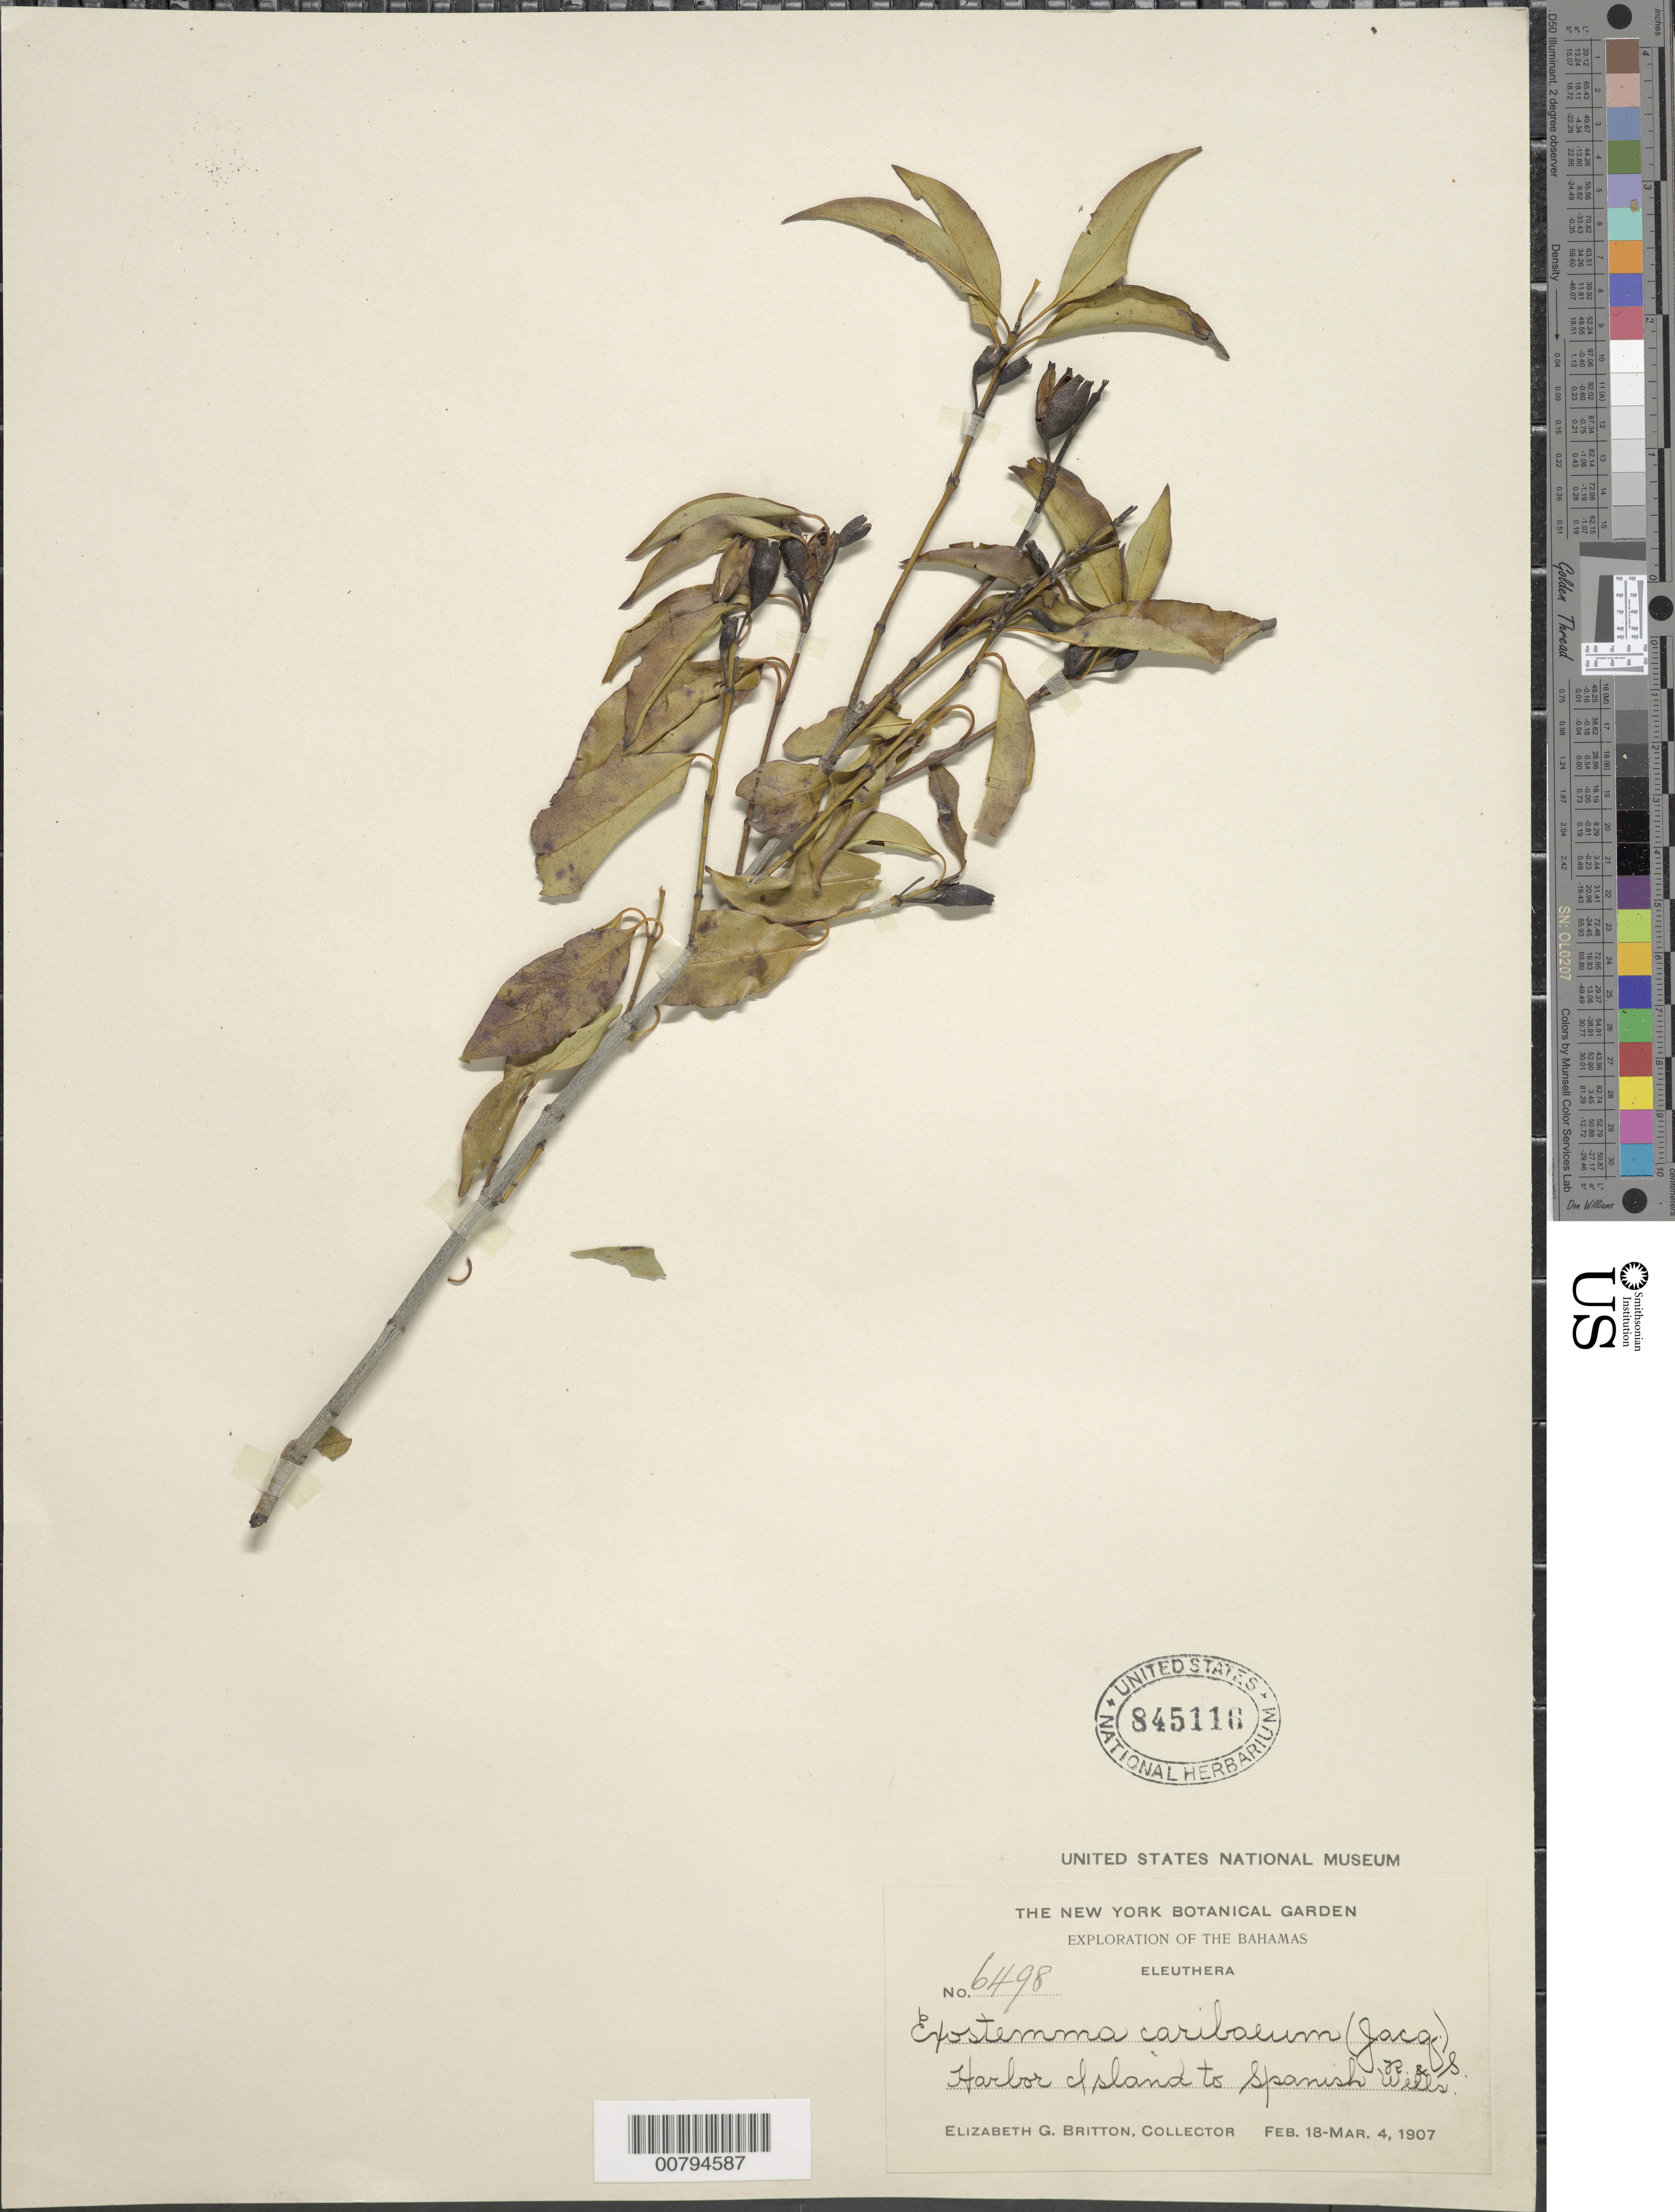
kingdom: Plantae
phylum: Tracheophyta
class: Magnoliopsida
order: Gentianales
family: Rubiaceae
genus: Exostema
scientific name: Exostema caribaeum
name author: (Jacq.) Roem. & Schult.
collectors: E. G. Britton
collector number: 6498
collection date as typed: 18 Feb 1907 to 04 Mar 1907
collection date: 1907-02-18/1907-03-04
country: Bahamas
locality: Eleuthera. Harbor Island to Spanish Wells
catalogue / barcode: US 845116